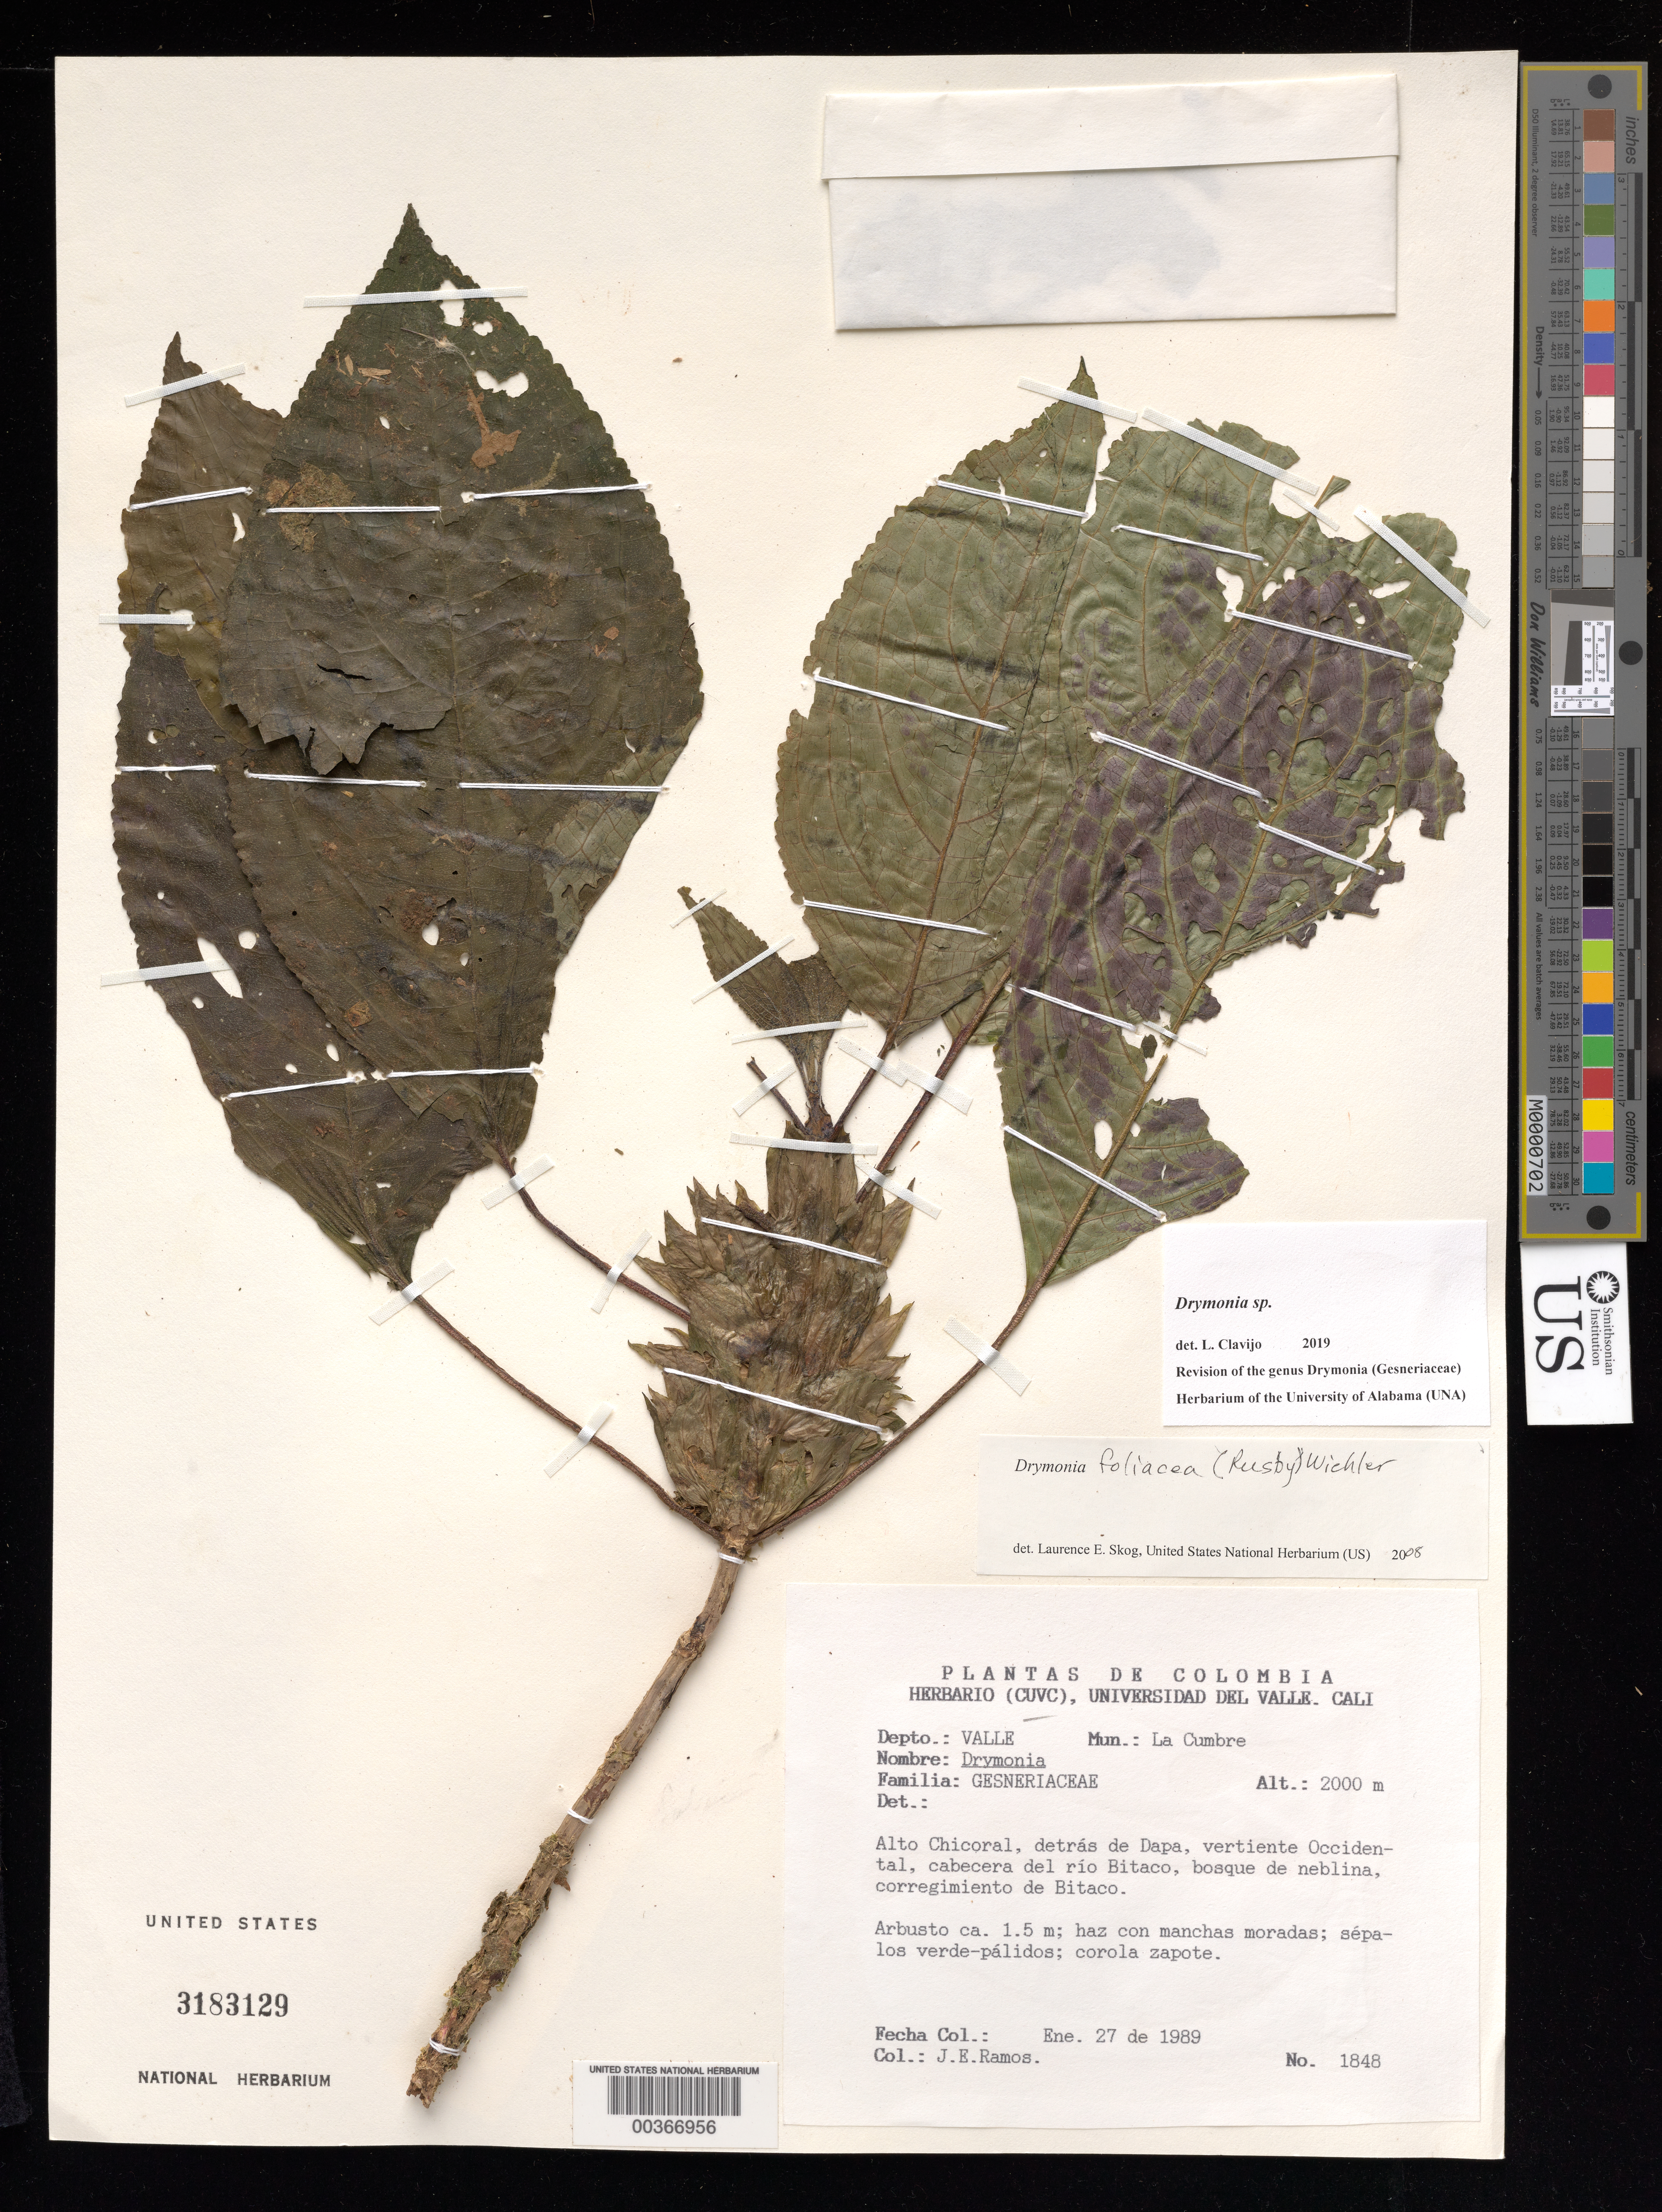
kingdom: Plantae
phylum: Tracheophyta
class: Magnoliopsida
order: Lamiales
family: Gesneriaceae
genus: Drymonia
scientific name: Drymonia foliacea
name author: (Rusby) Wiehler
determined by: Skog, Laurence E.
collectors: J. E. Ramos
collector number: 1848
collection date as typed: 27 Jan 1989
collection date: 1989-01-27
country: Colombia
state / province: Valle del Cauca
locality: Mpio. La Cumbre, Alto Chicoral, detrás de Dapa, vertiente Occidental, cabecera del río Bitaco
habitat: Bosque de neblina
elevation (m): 2000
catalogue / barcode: US 3183129